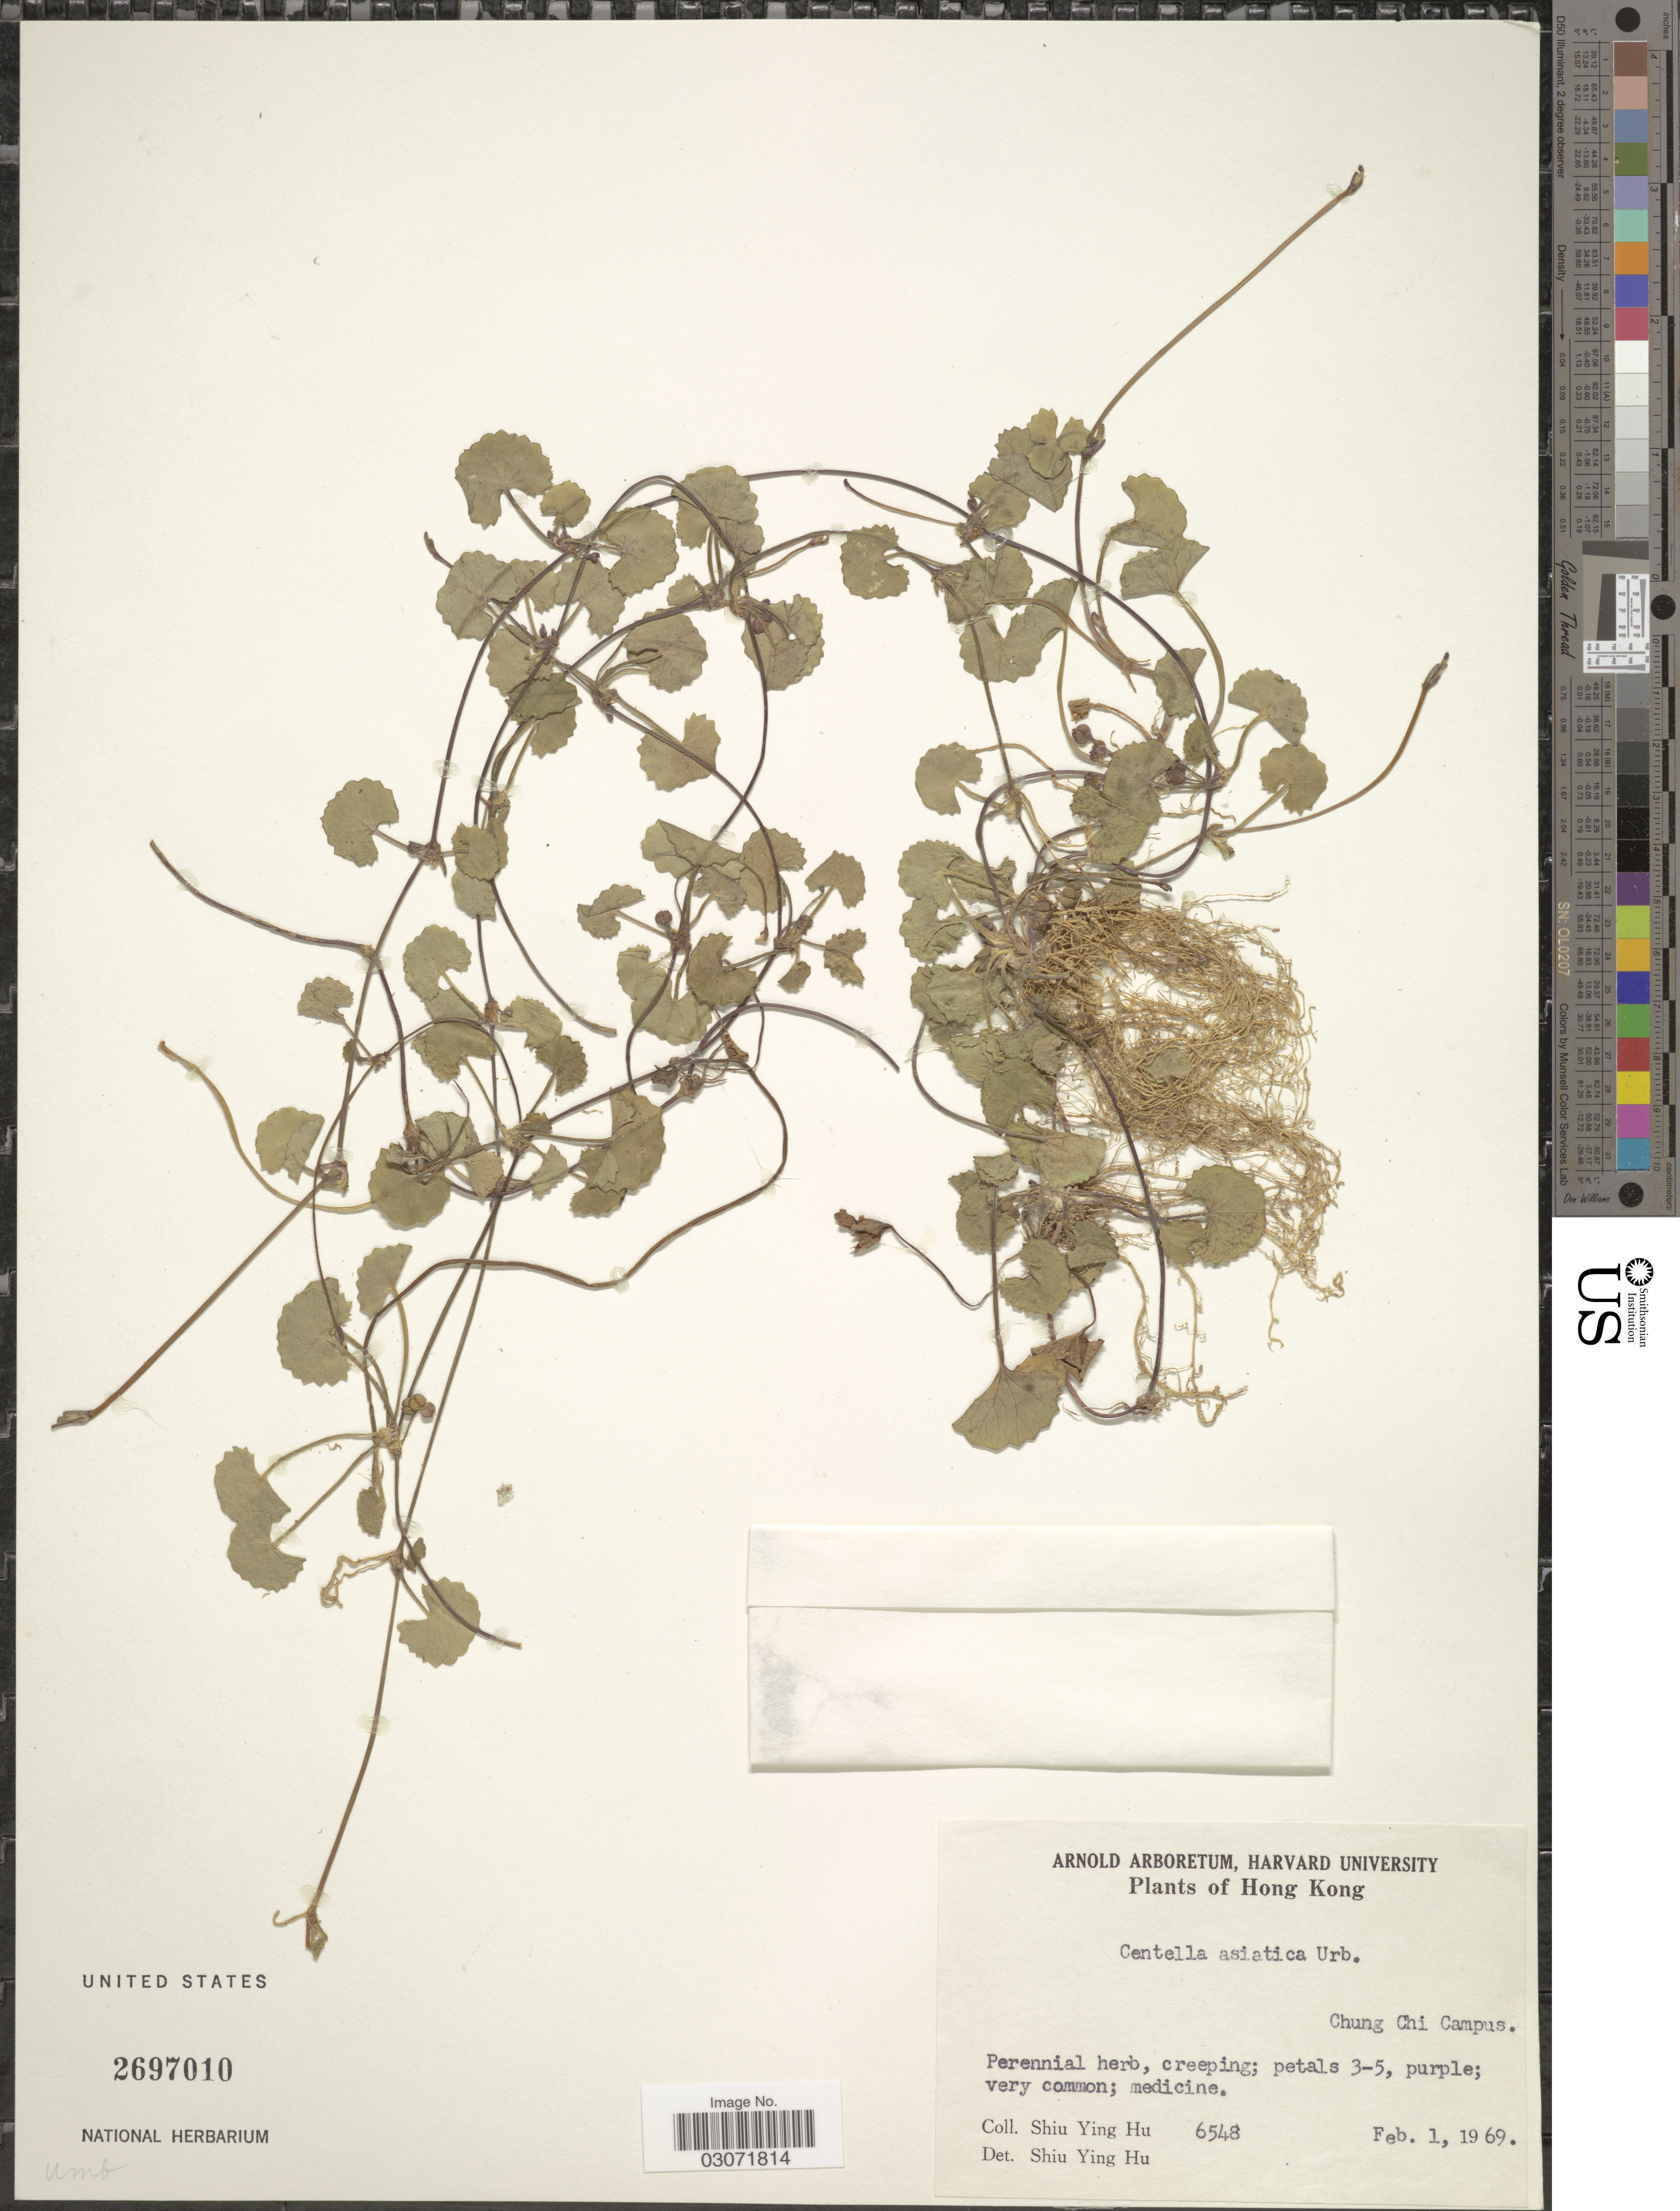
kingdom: Plantae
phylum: Tracheophyta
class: Magnoliopsida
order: Apiales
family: Apiaceae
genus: Centella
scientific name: Centella asiatica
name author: (L.) Urb.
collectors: S. Y. Hu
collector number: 6548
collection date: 1969-02-01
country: China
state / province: Hong Kong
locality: Chung Chi Campus.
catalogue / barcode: US 2697010